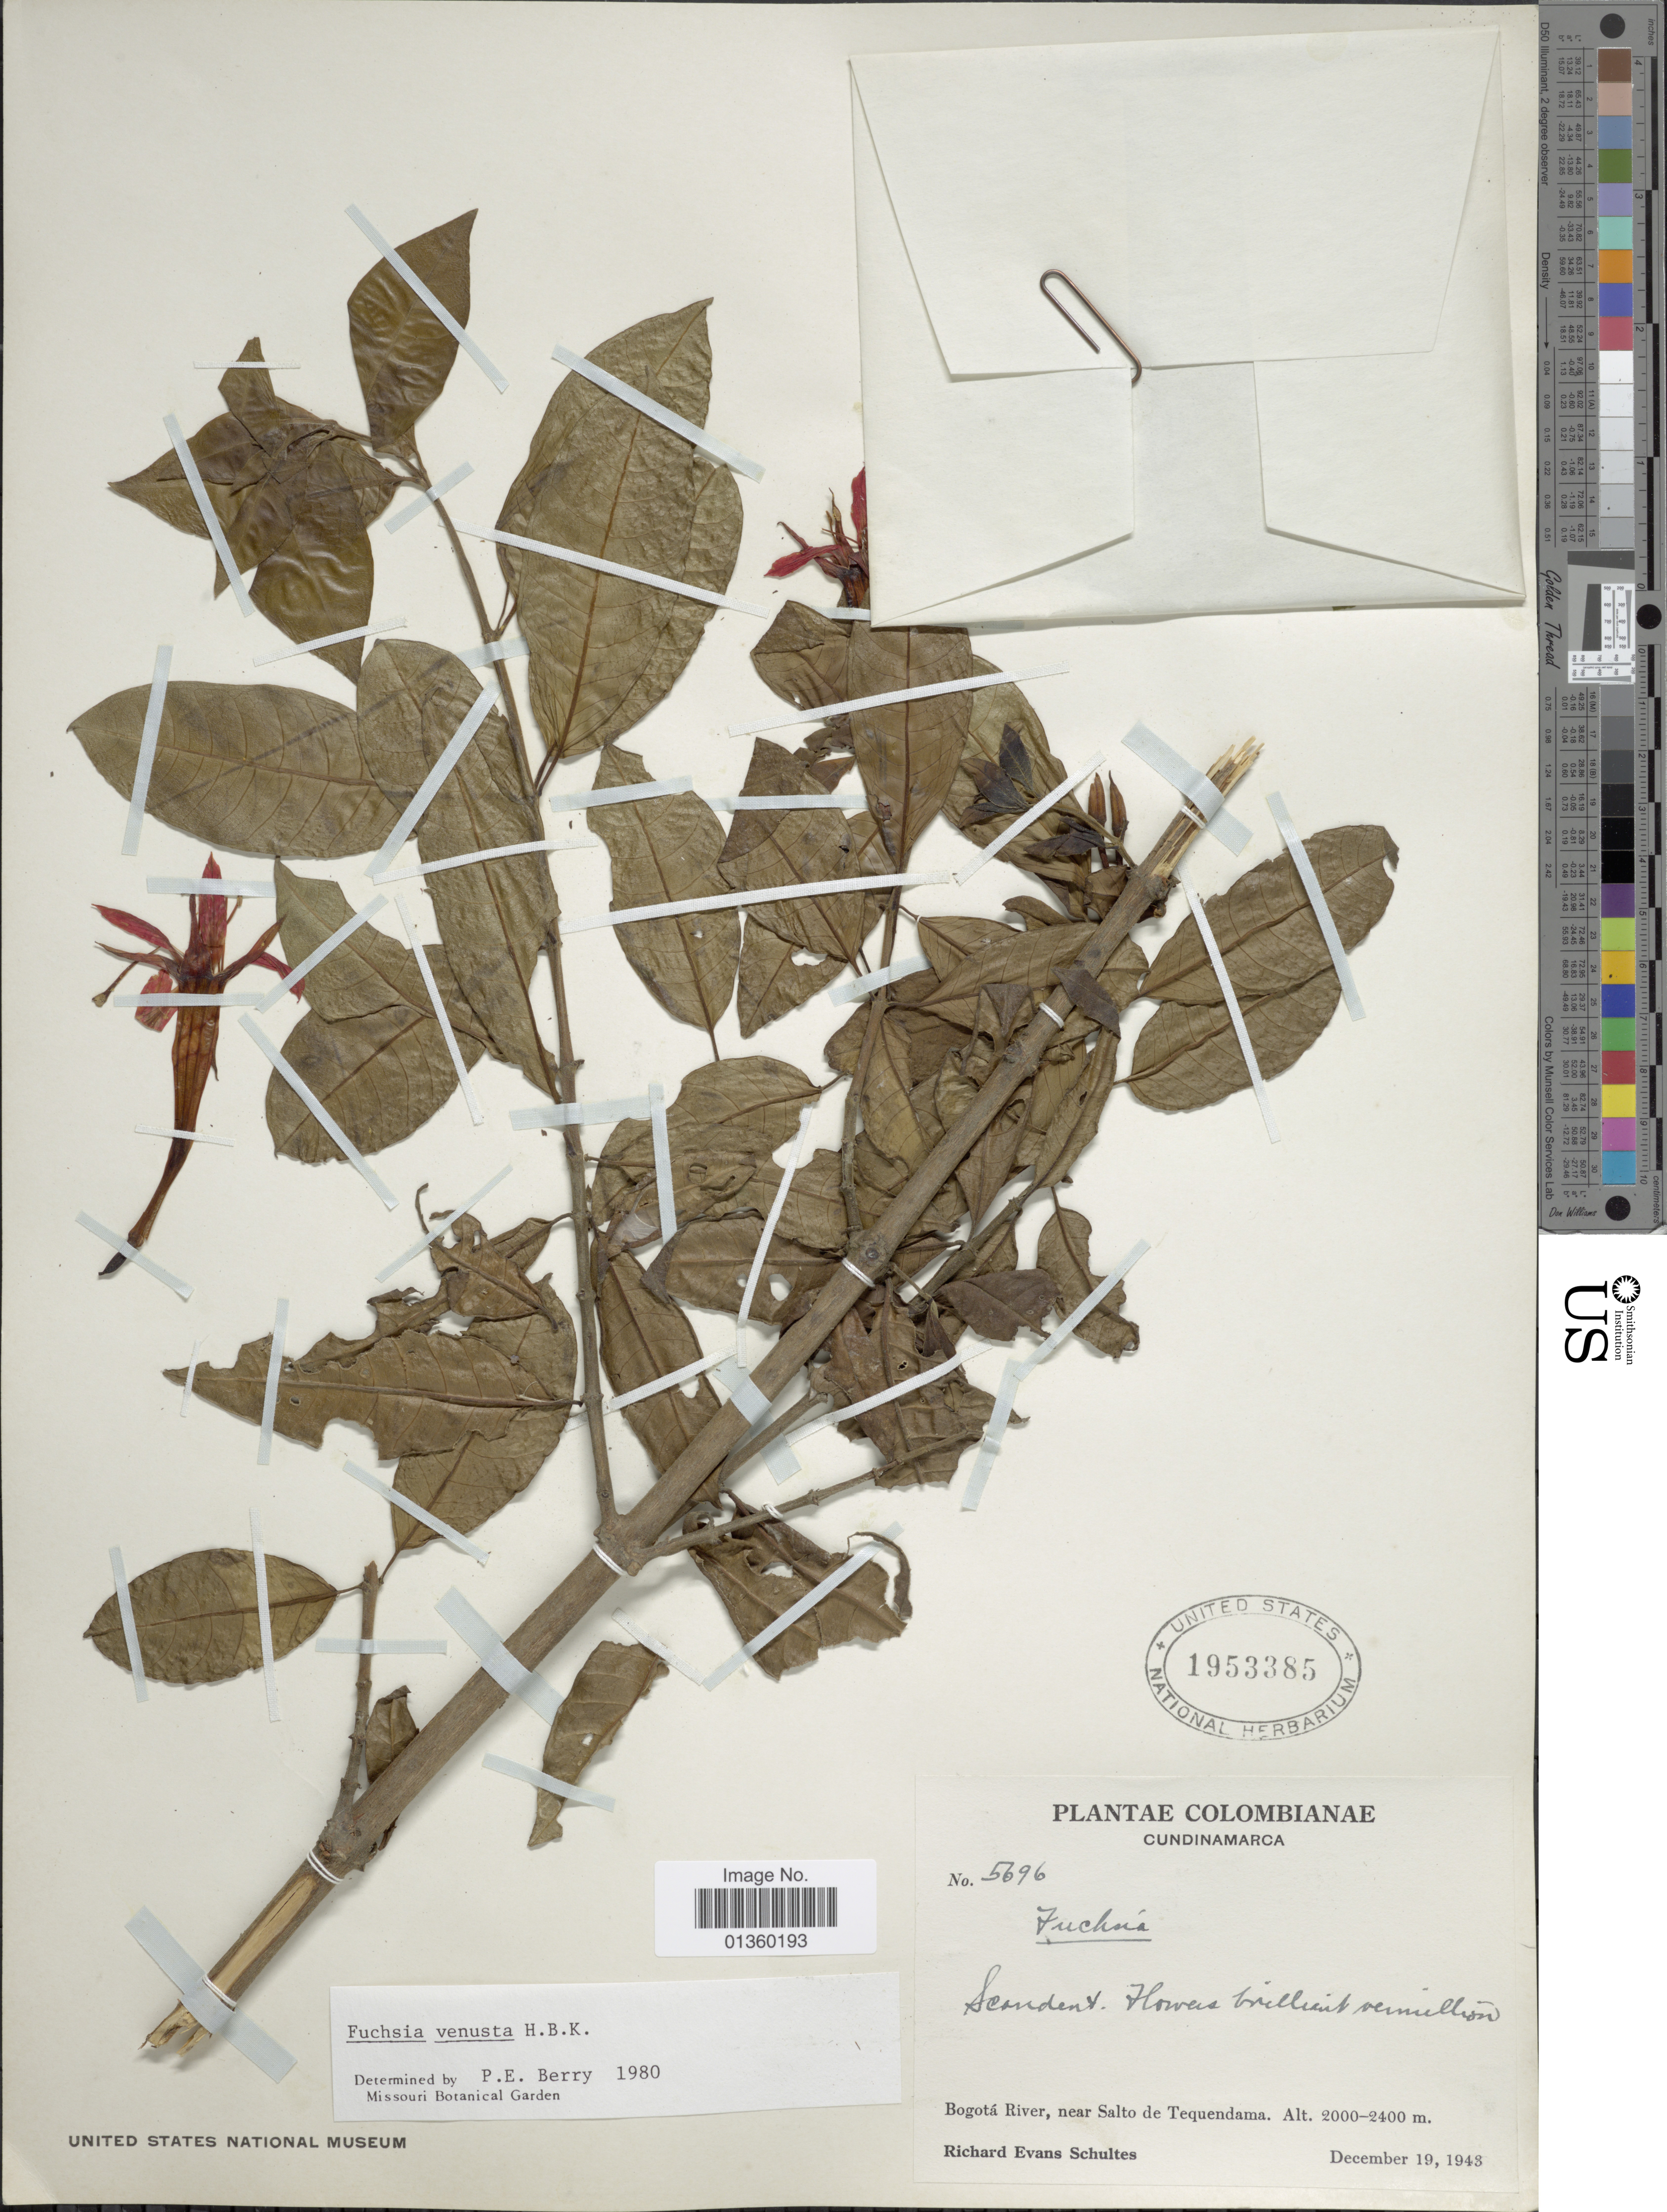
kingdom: Plantae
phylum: Tracheophyta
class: Magnoliopsida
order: Myrtales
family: Onagraceae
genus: Fuchsia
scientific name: Fuchsia venusta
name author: Kunth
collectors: R. E. Schultes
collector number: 5696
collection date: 1943-12-19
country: Colombia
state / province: Cundinamarca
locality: Bogotá River, near Salto de Tequendama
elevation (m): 2000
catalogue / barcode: US 1953385